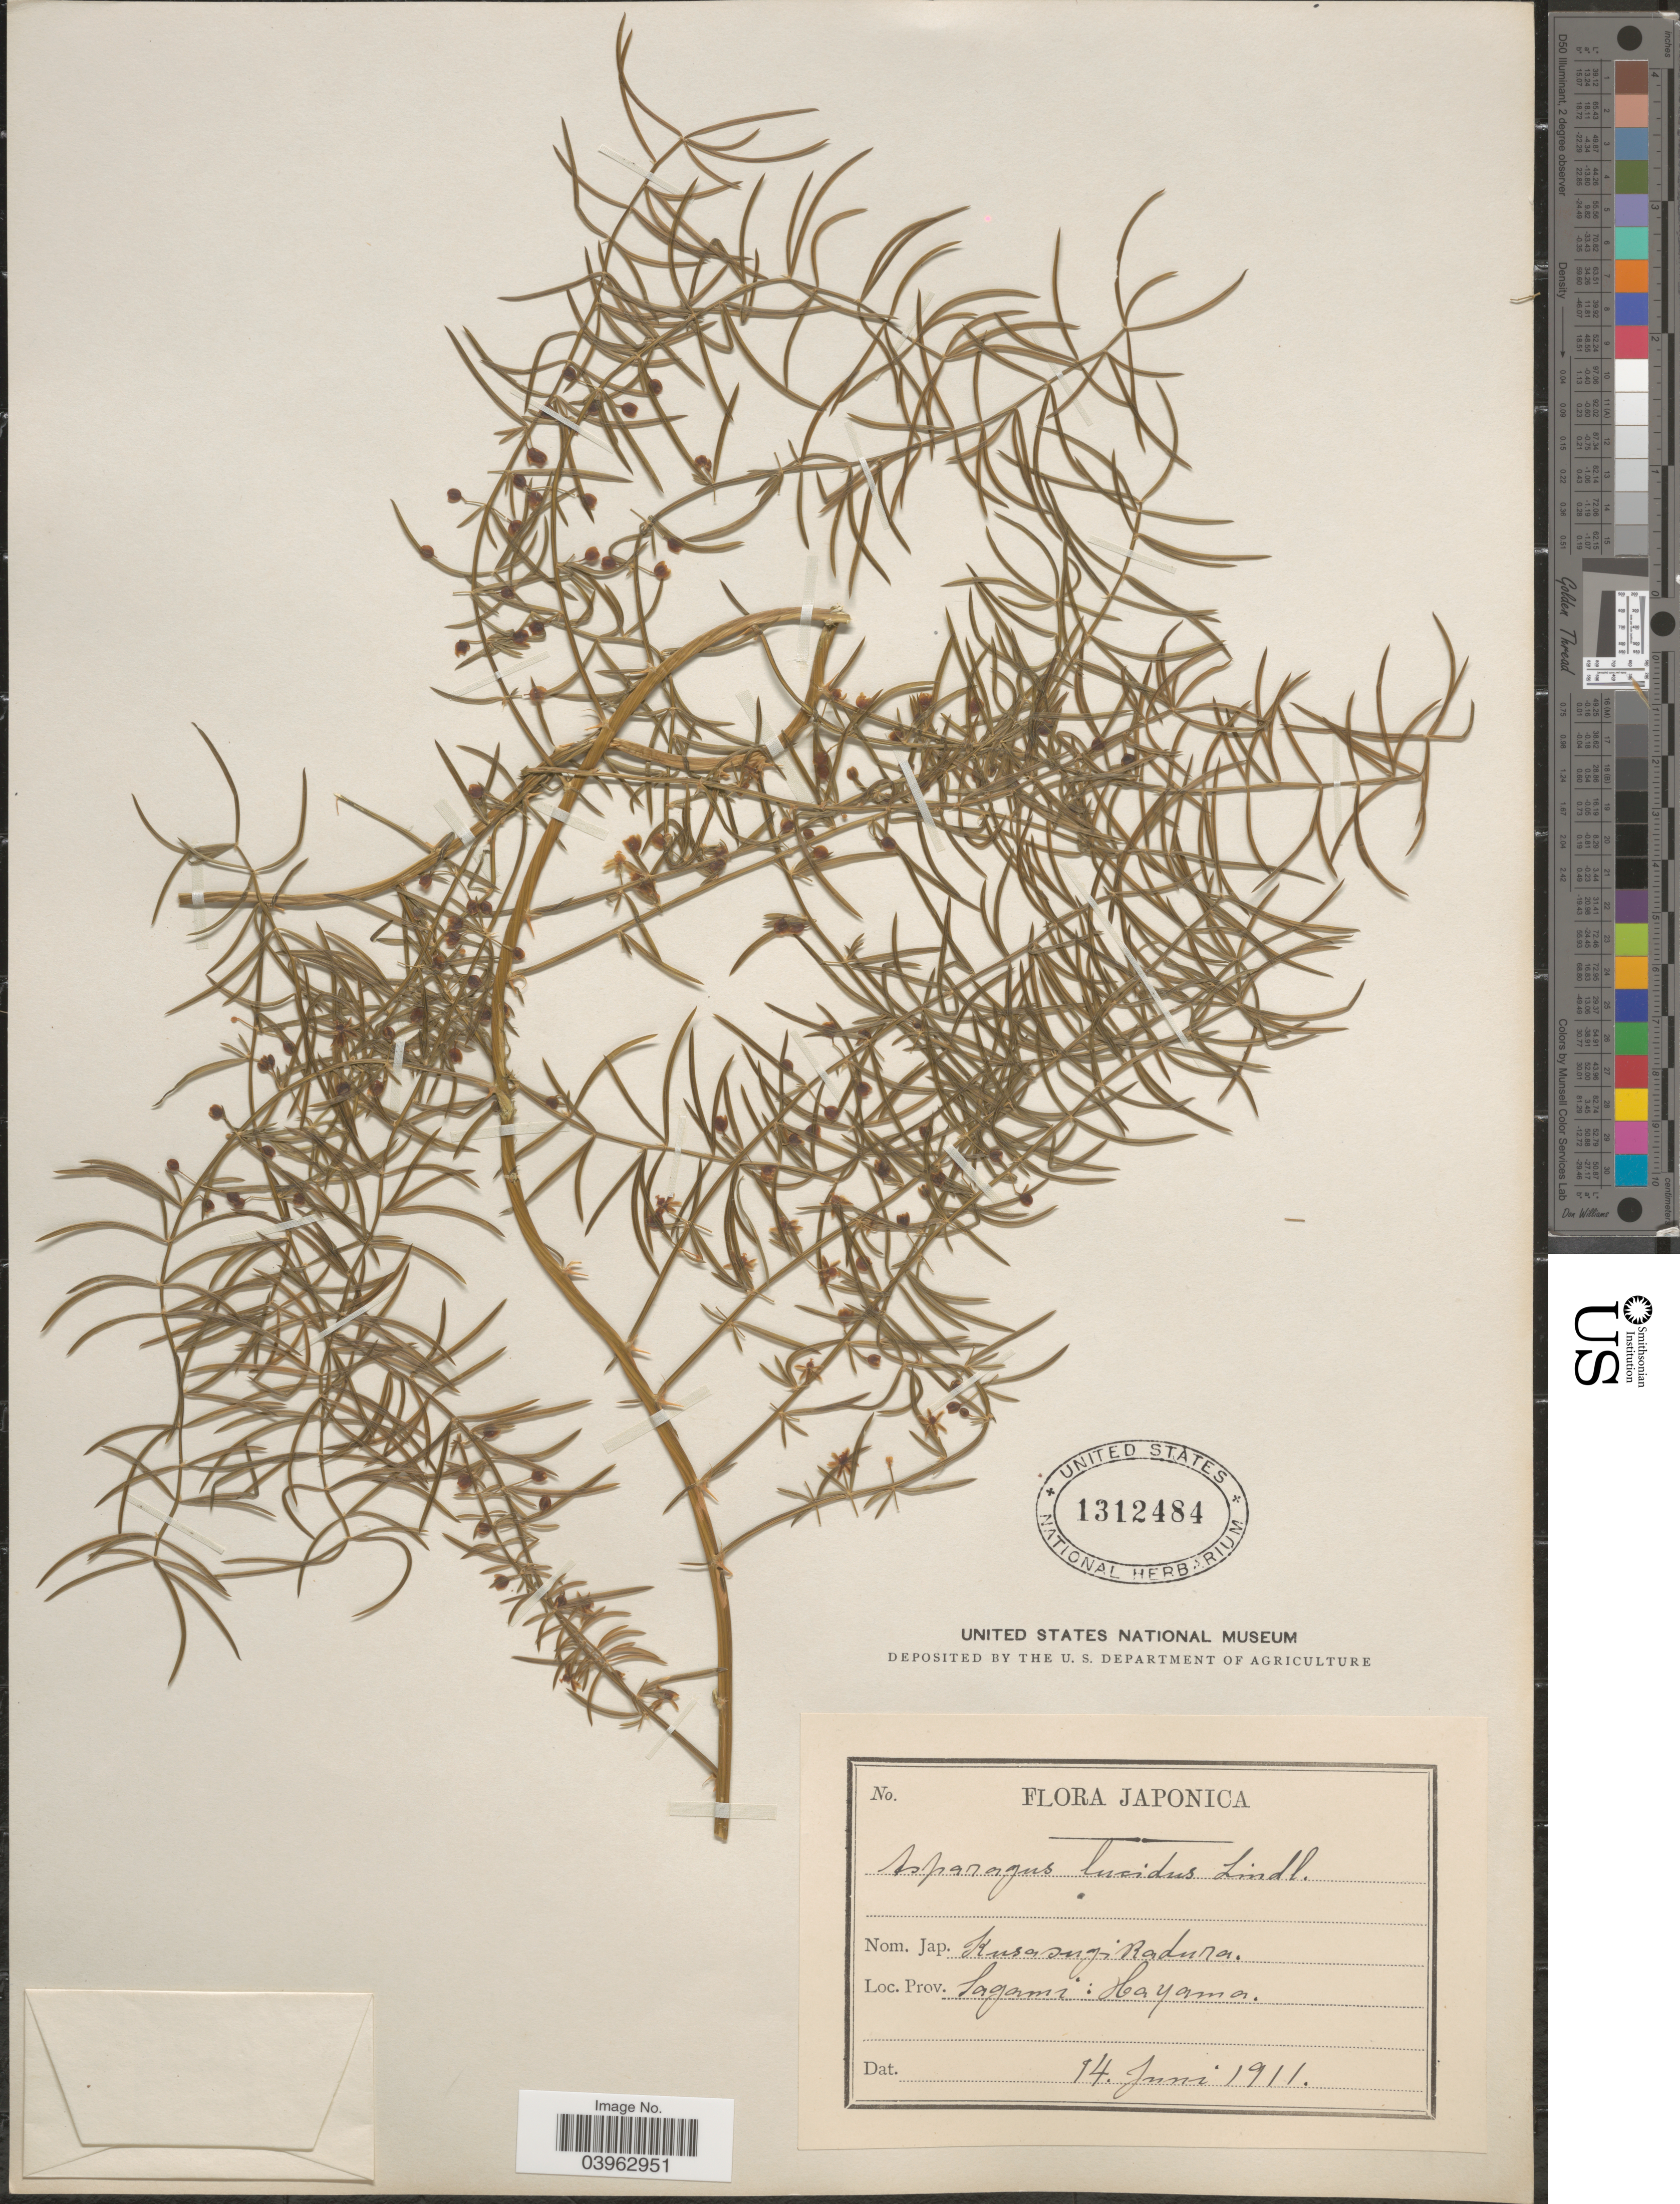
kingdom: Plantae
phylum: Tracheophyta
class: Liliopsida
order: Asparagales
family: Asparagaceae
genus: Asparagus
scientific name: Asparagus lucidus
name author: Lindl.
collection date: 1911-06-14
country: Japan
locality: Sagami: Hayama.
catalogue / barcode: US 1312484